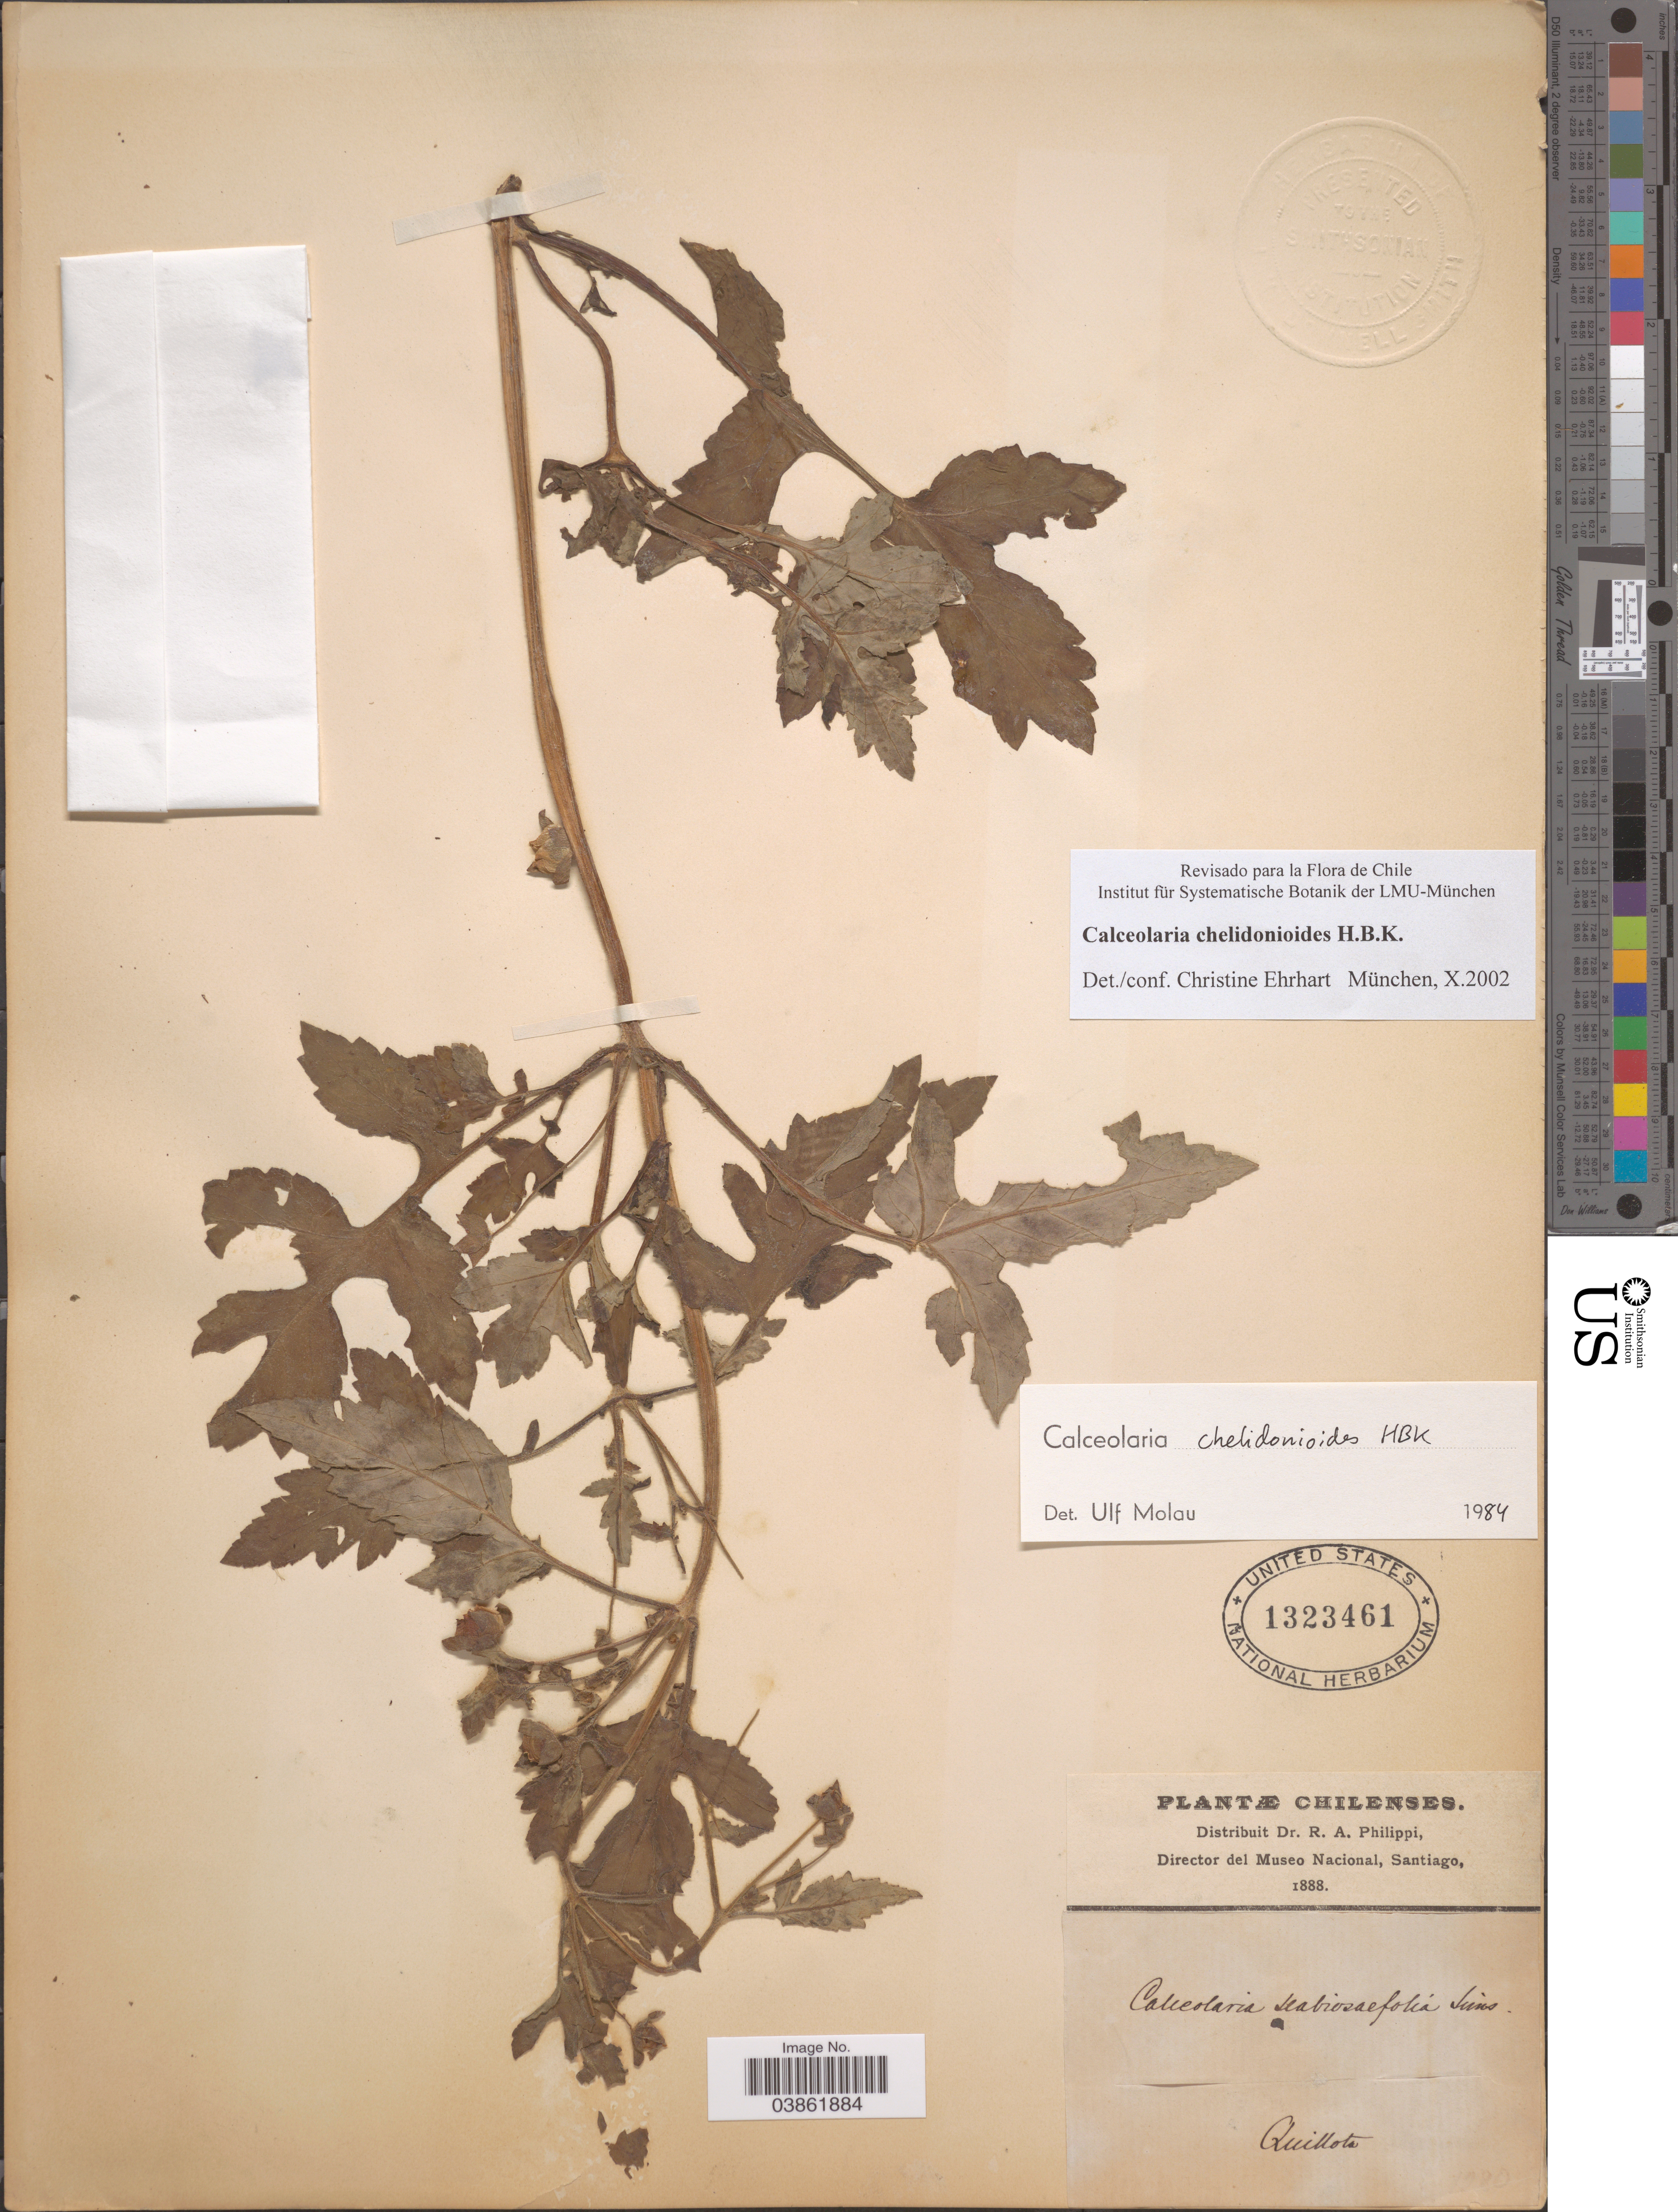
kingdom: Plantae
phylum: Tracheophyta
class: Magnoliopsida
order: Lamiales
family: Calceolariaceae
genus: Calceolaria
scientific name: Calceolaria chelidonioides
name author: Kunth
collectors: ex. herb. R.A. Philippi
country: Chile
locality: Quillota.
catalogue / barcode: US 1323461